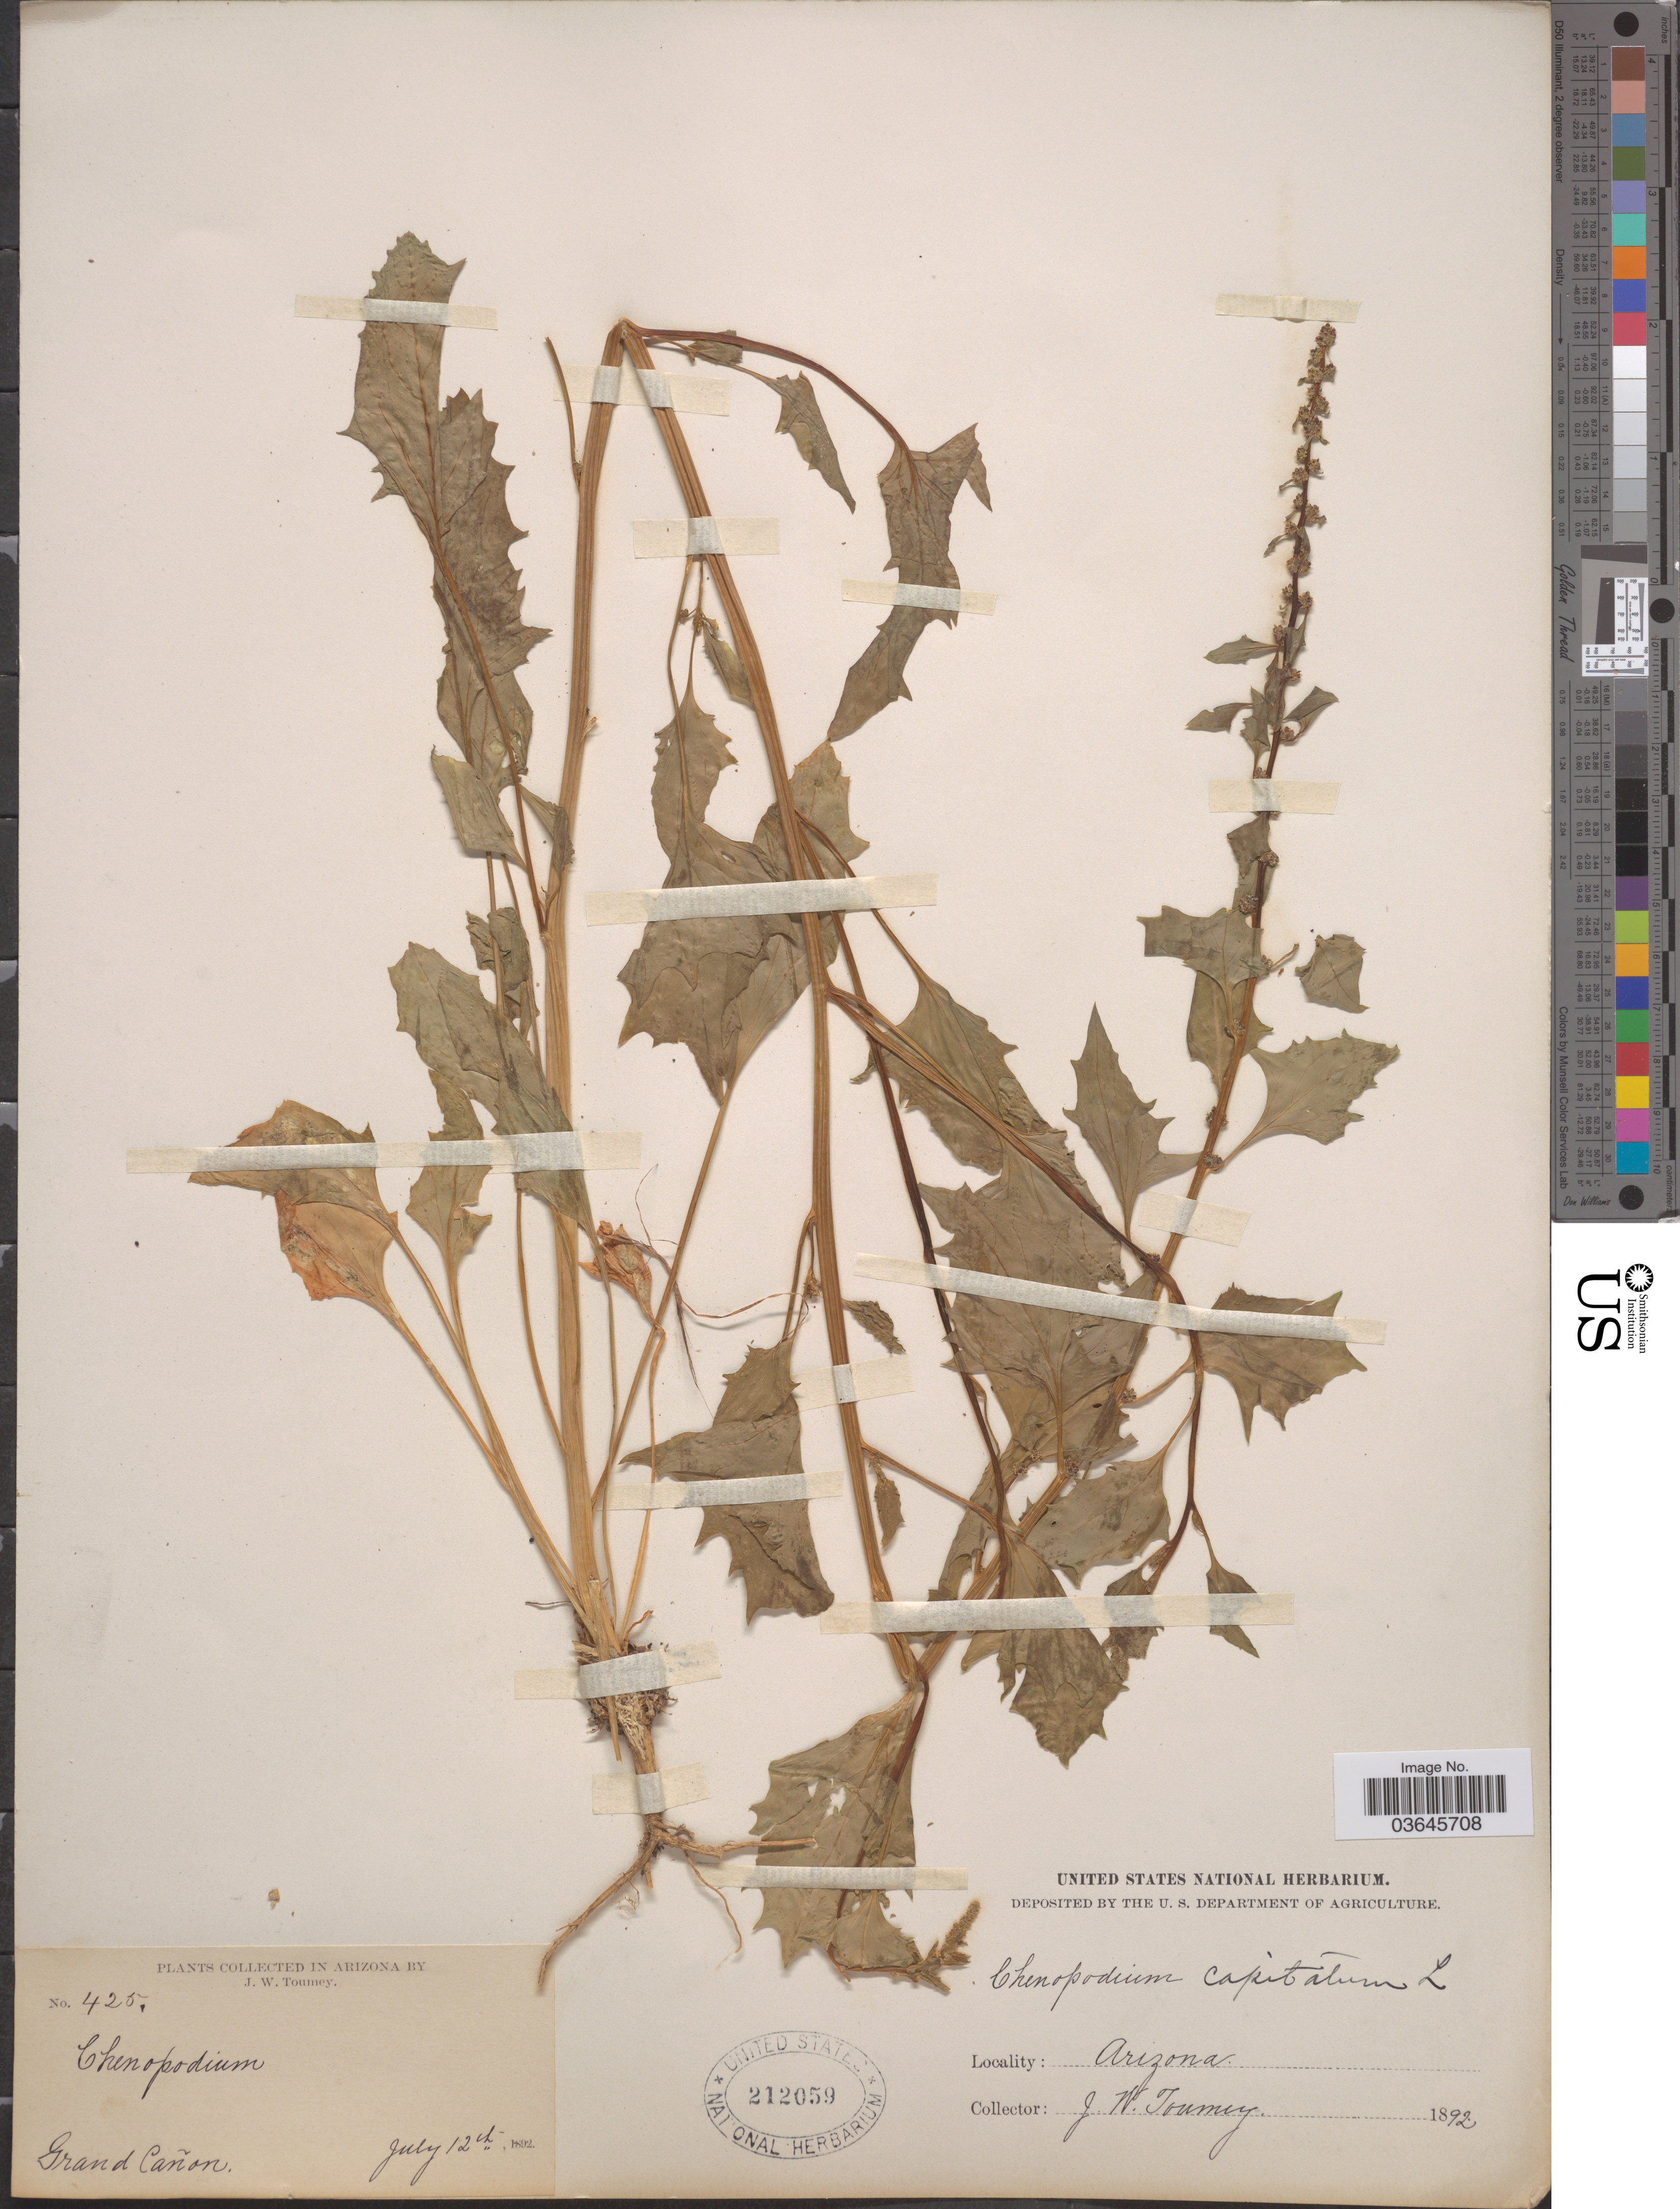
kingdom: Plantae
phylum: Tracheophyta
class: Magnoliopsida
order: Caryophyllales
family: Amaranthaceae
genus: Blitum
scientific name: Blitum capitatum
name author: L.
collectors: J. W. Toumey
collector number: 425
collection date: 1892-07-12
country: United States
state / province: Arizona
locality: Grand Cañon.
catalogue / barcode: US 212059